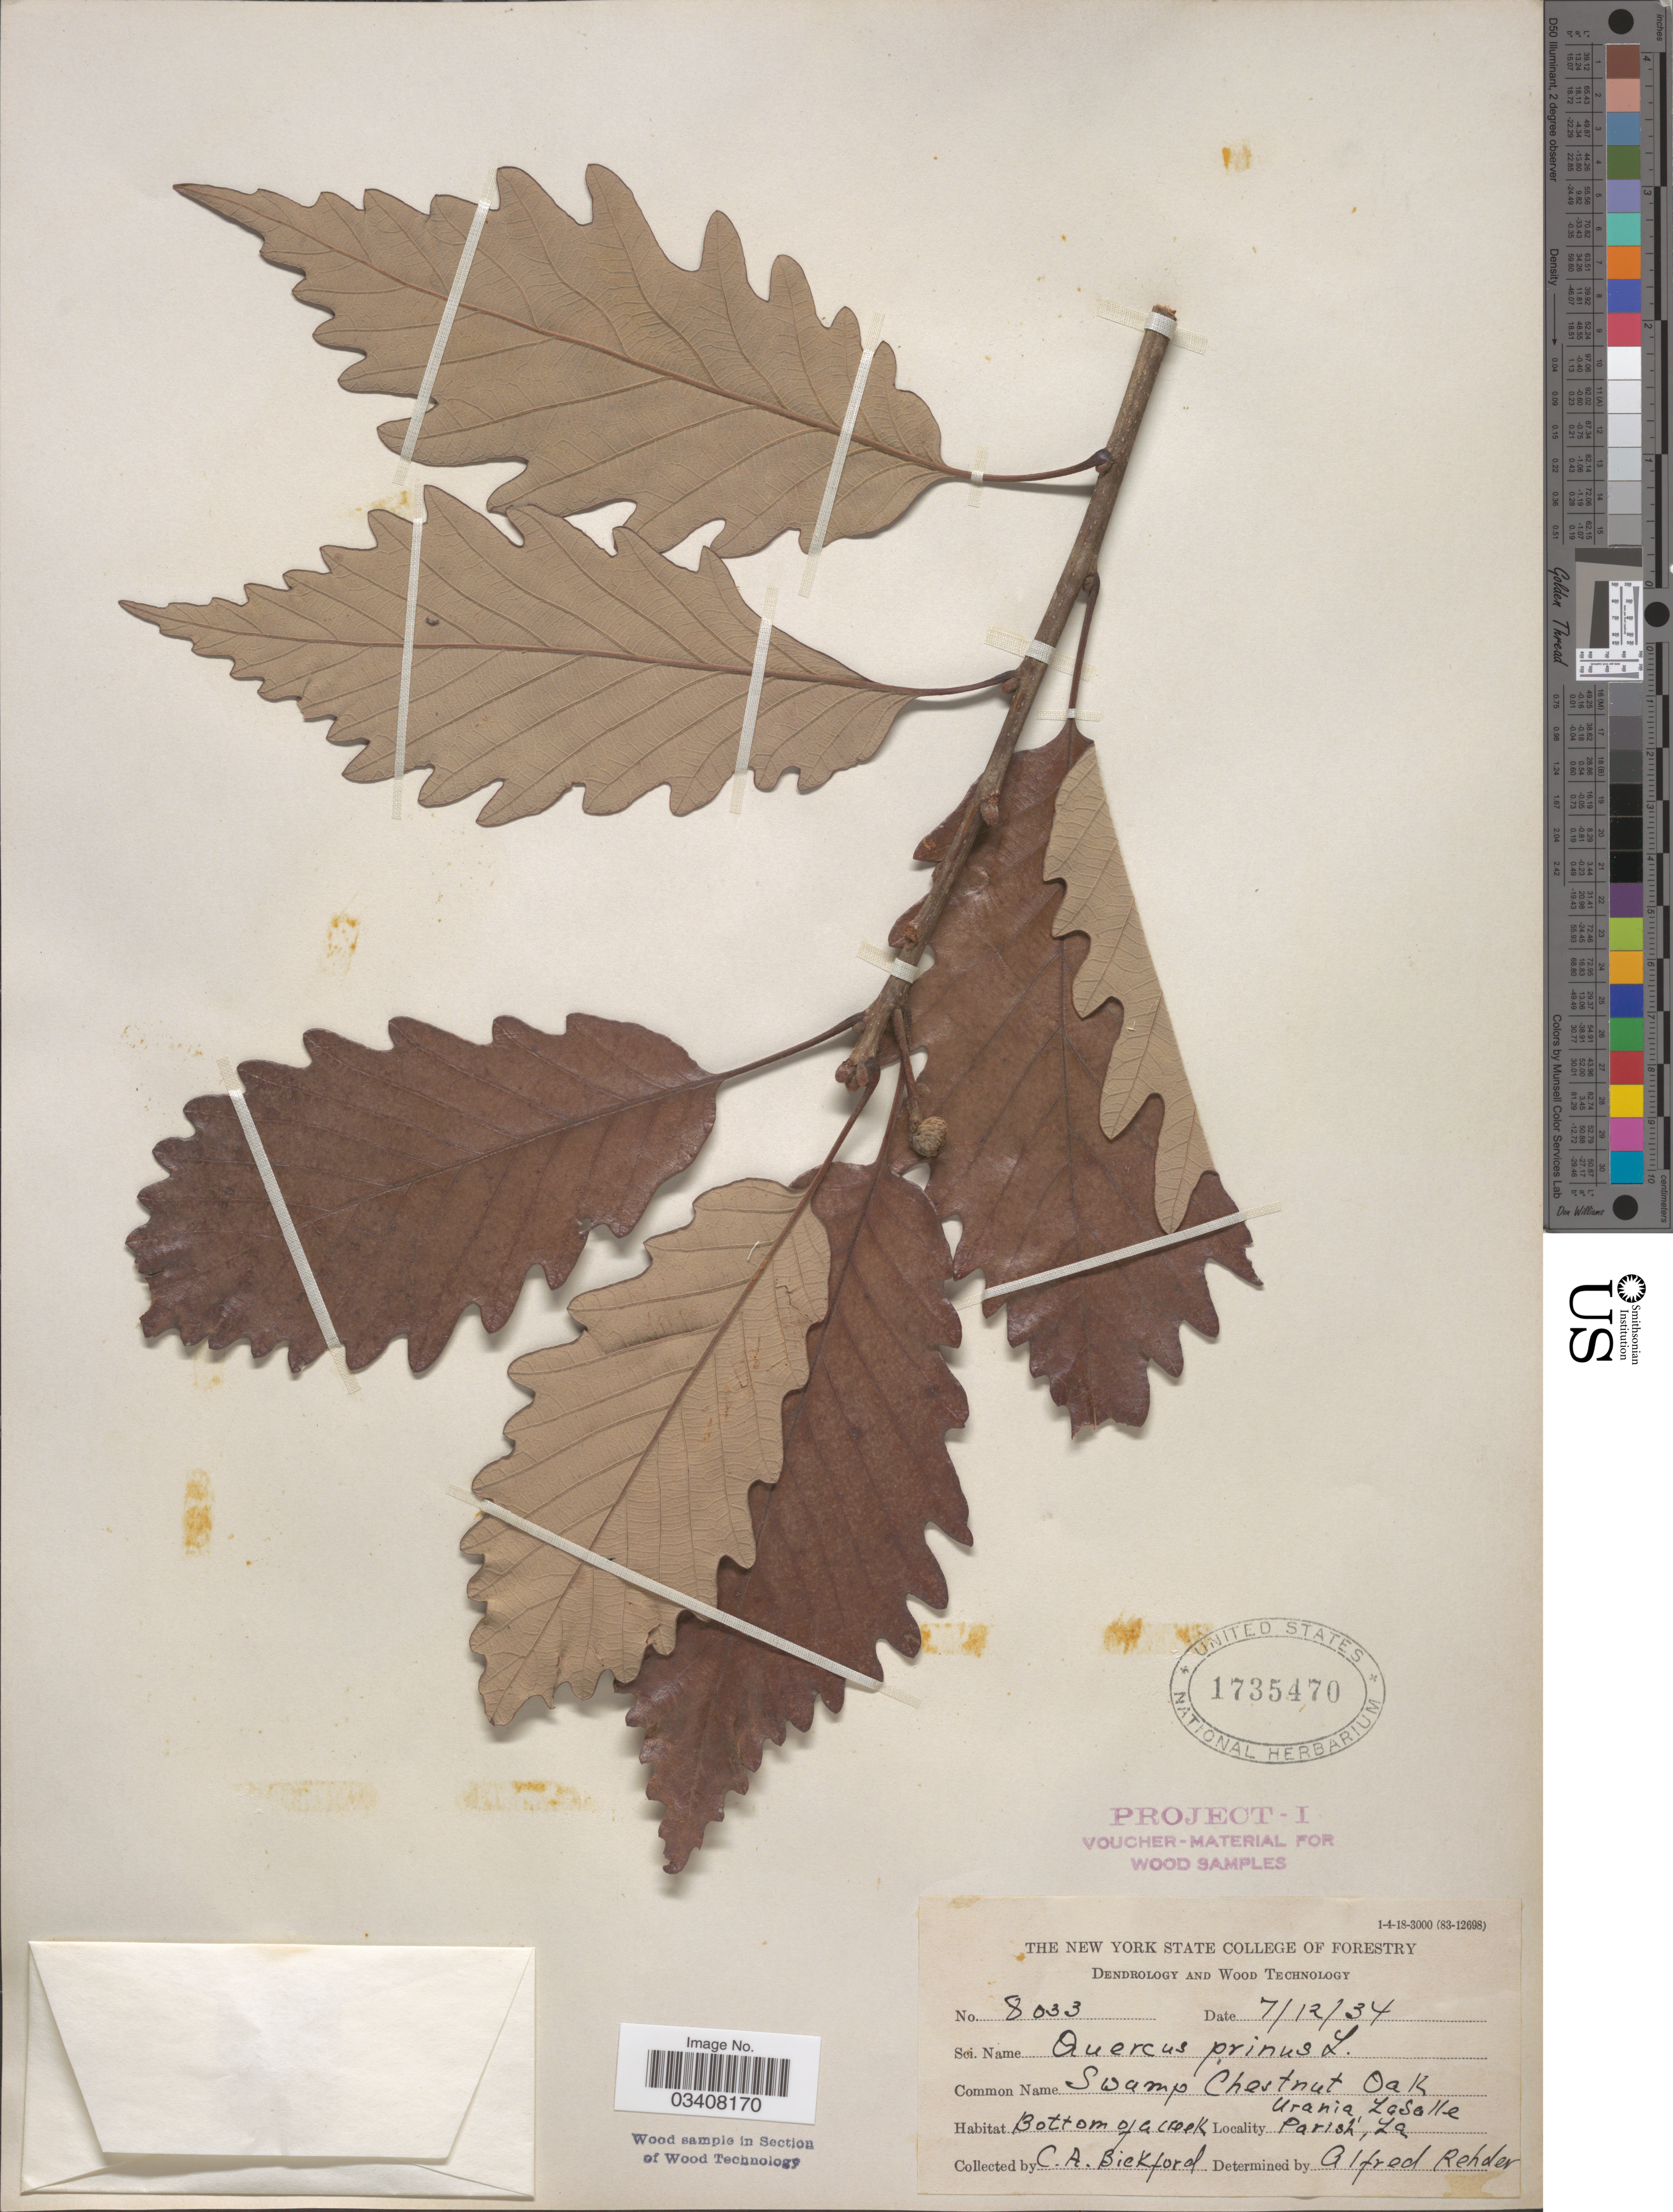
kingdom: Plantae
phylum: Tracheophyta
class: Magnoliopsida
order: Fagales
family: Fagaceae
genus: Quercus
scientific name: Quercus prinus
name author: L.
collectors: C. Bickford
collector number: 8033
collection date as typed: Transcribed d/m/y: 12/7/34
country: United States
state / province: Louisiana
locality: Urania, LaSalle Parish.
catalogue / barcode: US 1735470